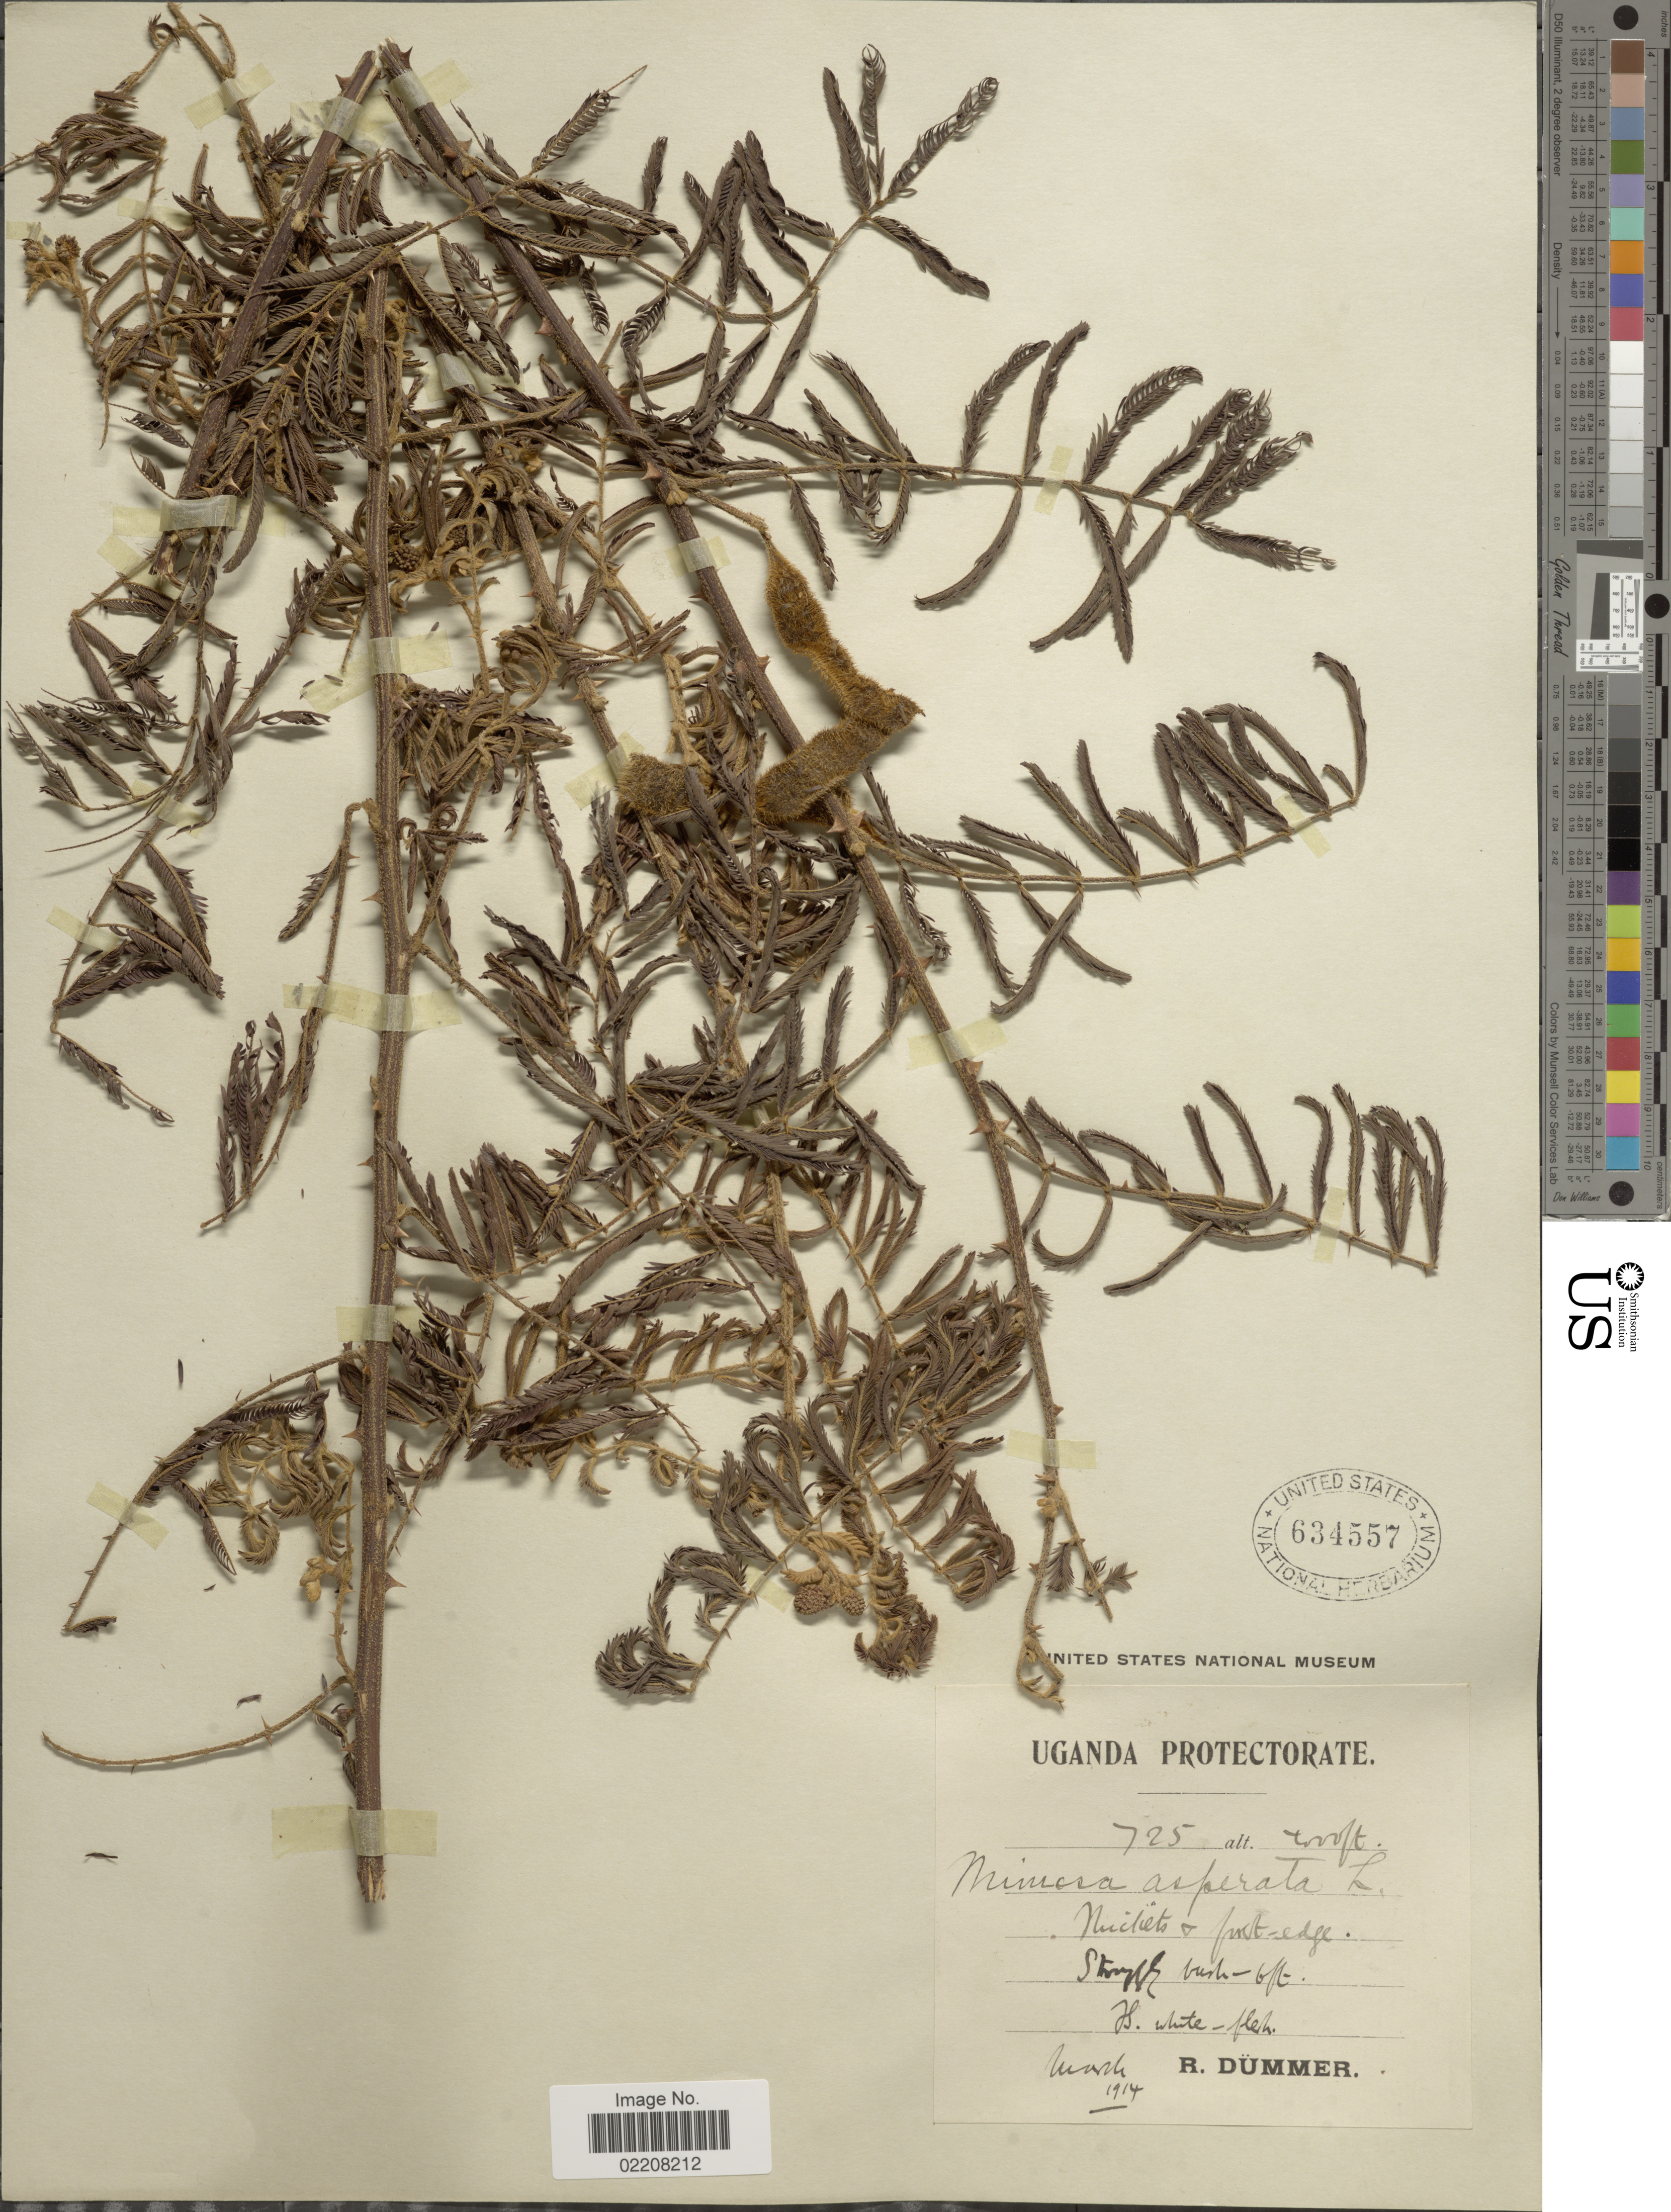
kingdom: Plantae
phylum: Tracheophyta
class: Magnoliopsida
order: Fabales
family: Fabaceae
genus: Mimosa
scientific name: Mimosa pigra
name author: L.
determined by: Strong, Mark T., (BOT), Smithsonian Institution - National Museum of Natural History (UNITED STATES)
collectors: R. A. Dümmer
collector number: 725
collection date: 1914-03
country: Uganda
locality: Uganda Protectorate.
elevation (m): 1219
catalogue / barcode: US 634557